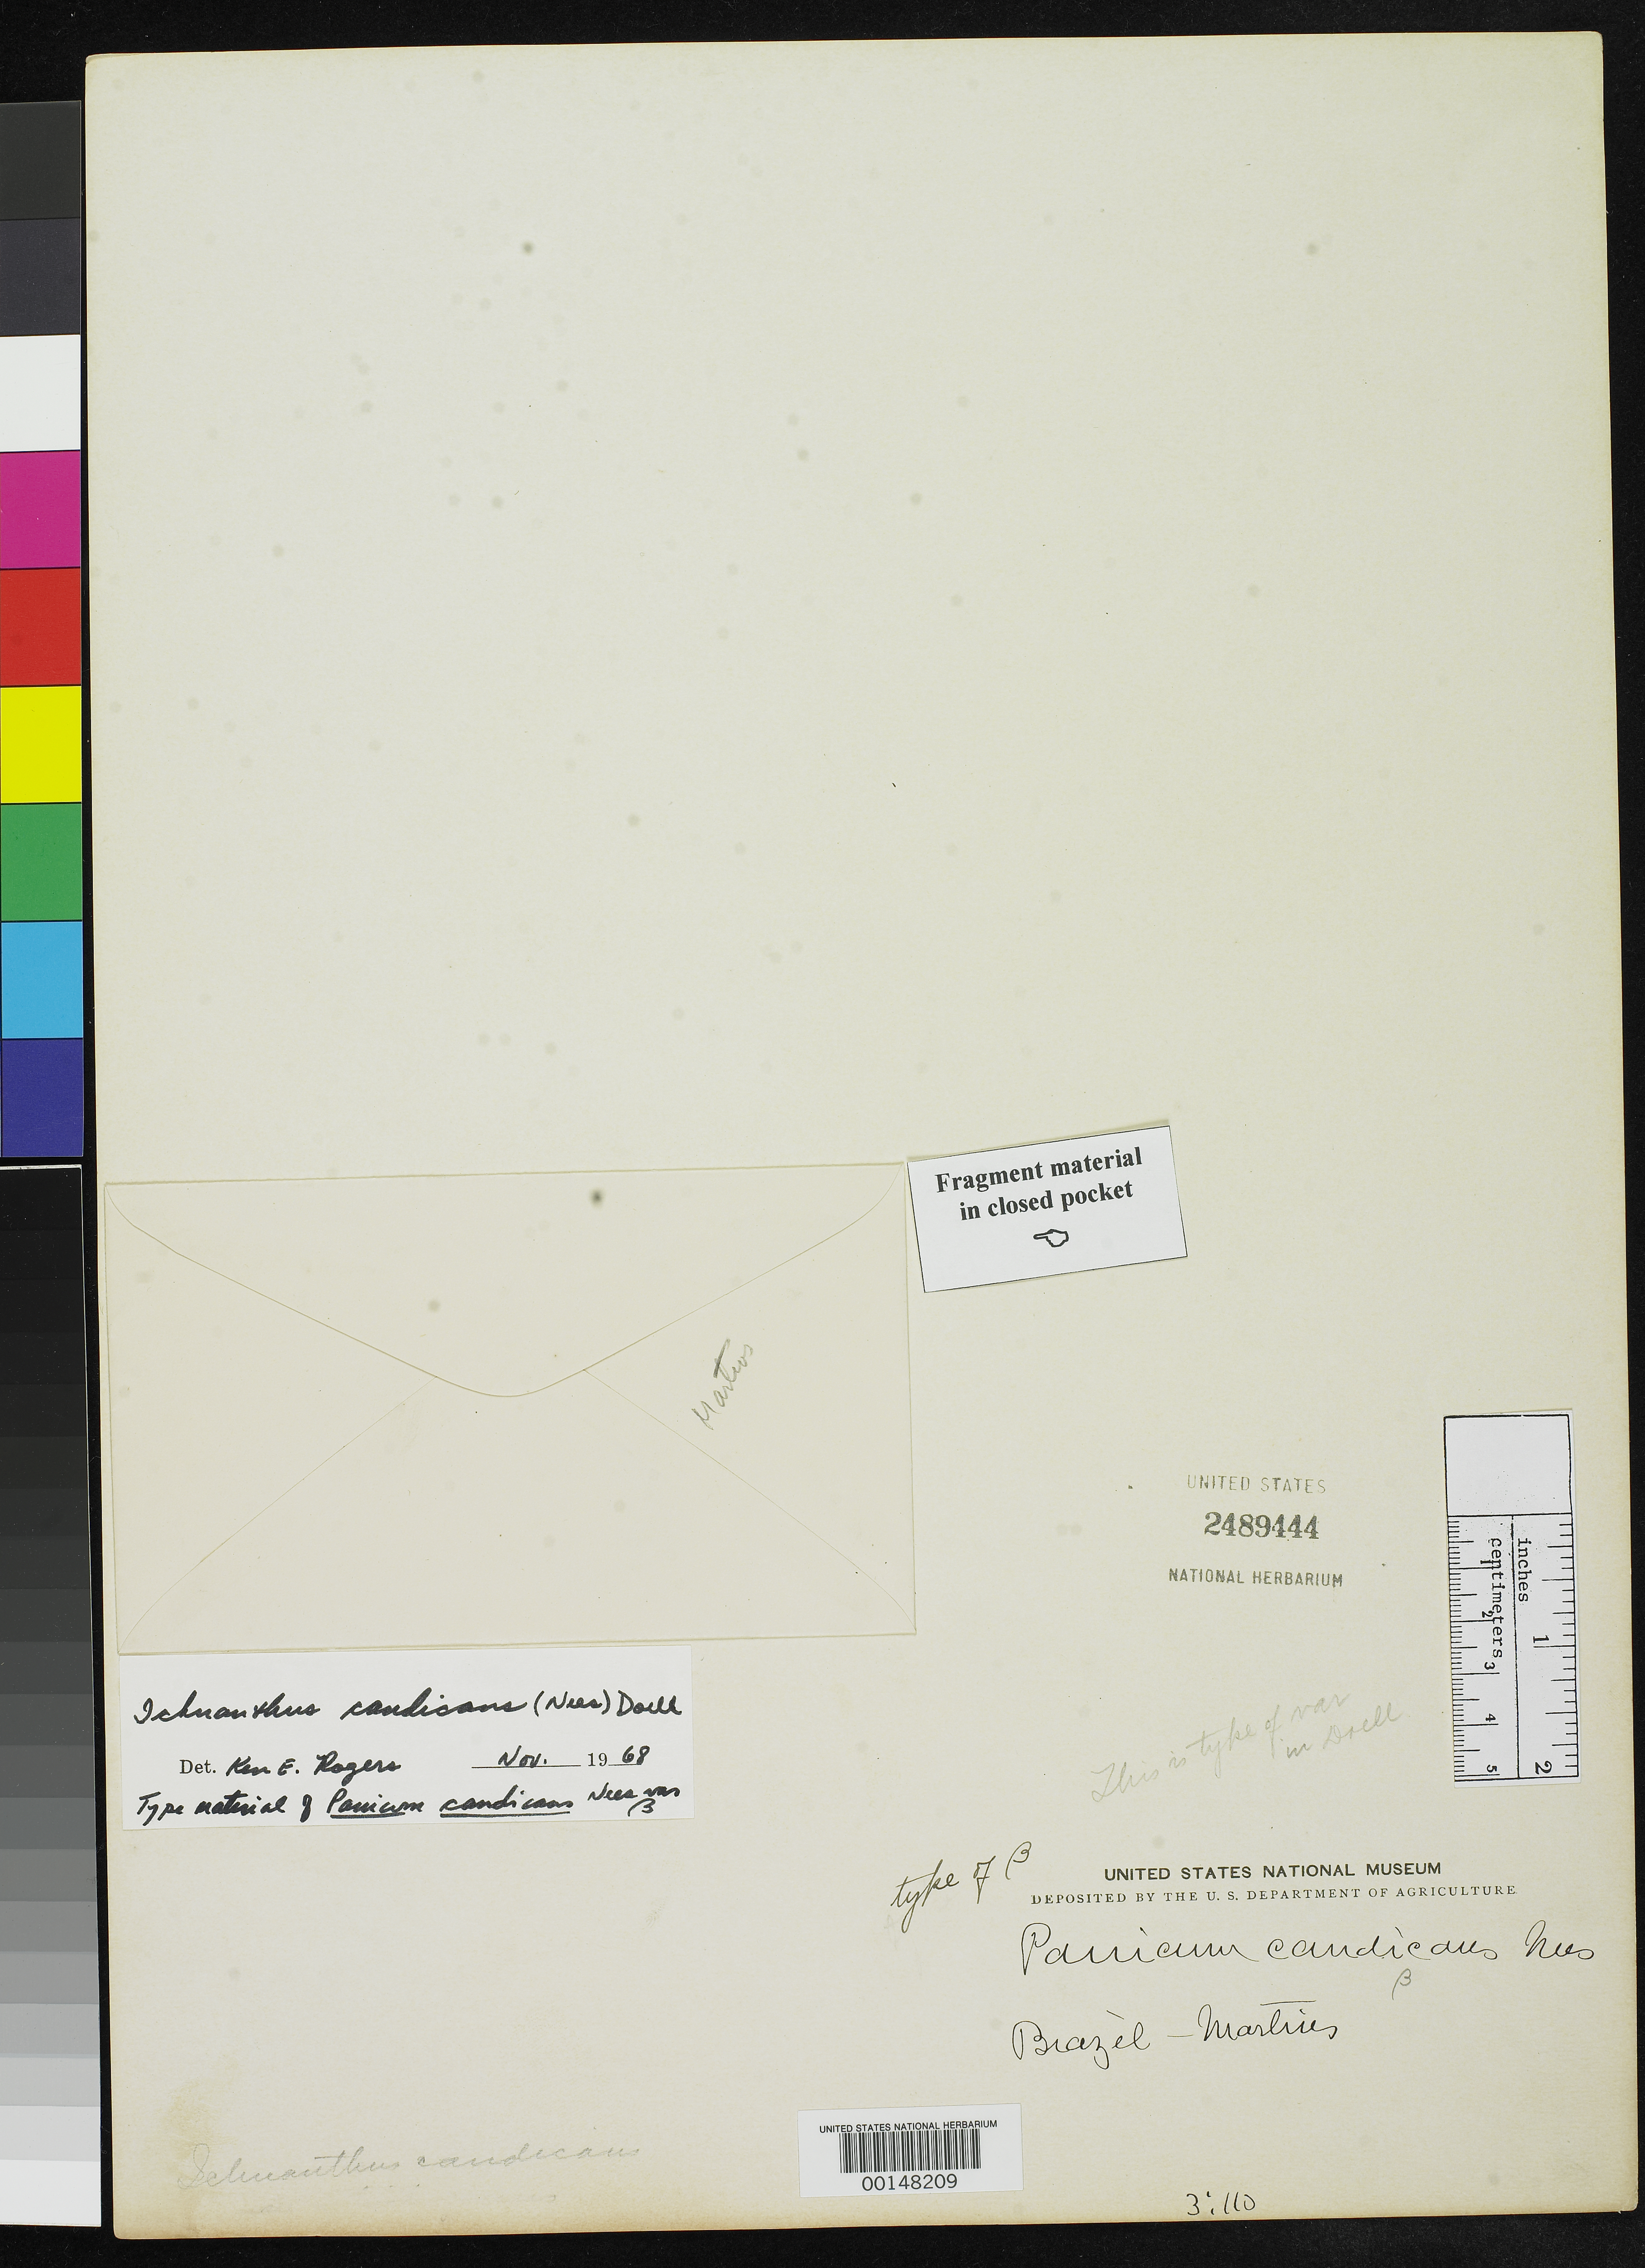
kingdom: Plantae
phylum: Tracheophyta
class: Liliopsida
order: Poales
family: Poaceae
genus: Panicum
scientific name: Panicum candicans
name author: Nees in Mart.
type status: Type Fragment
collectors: C. F. Martius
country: Brazil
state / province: Minas Gerais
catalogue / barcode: US 2489444